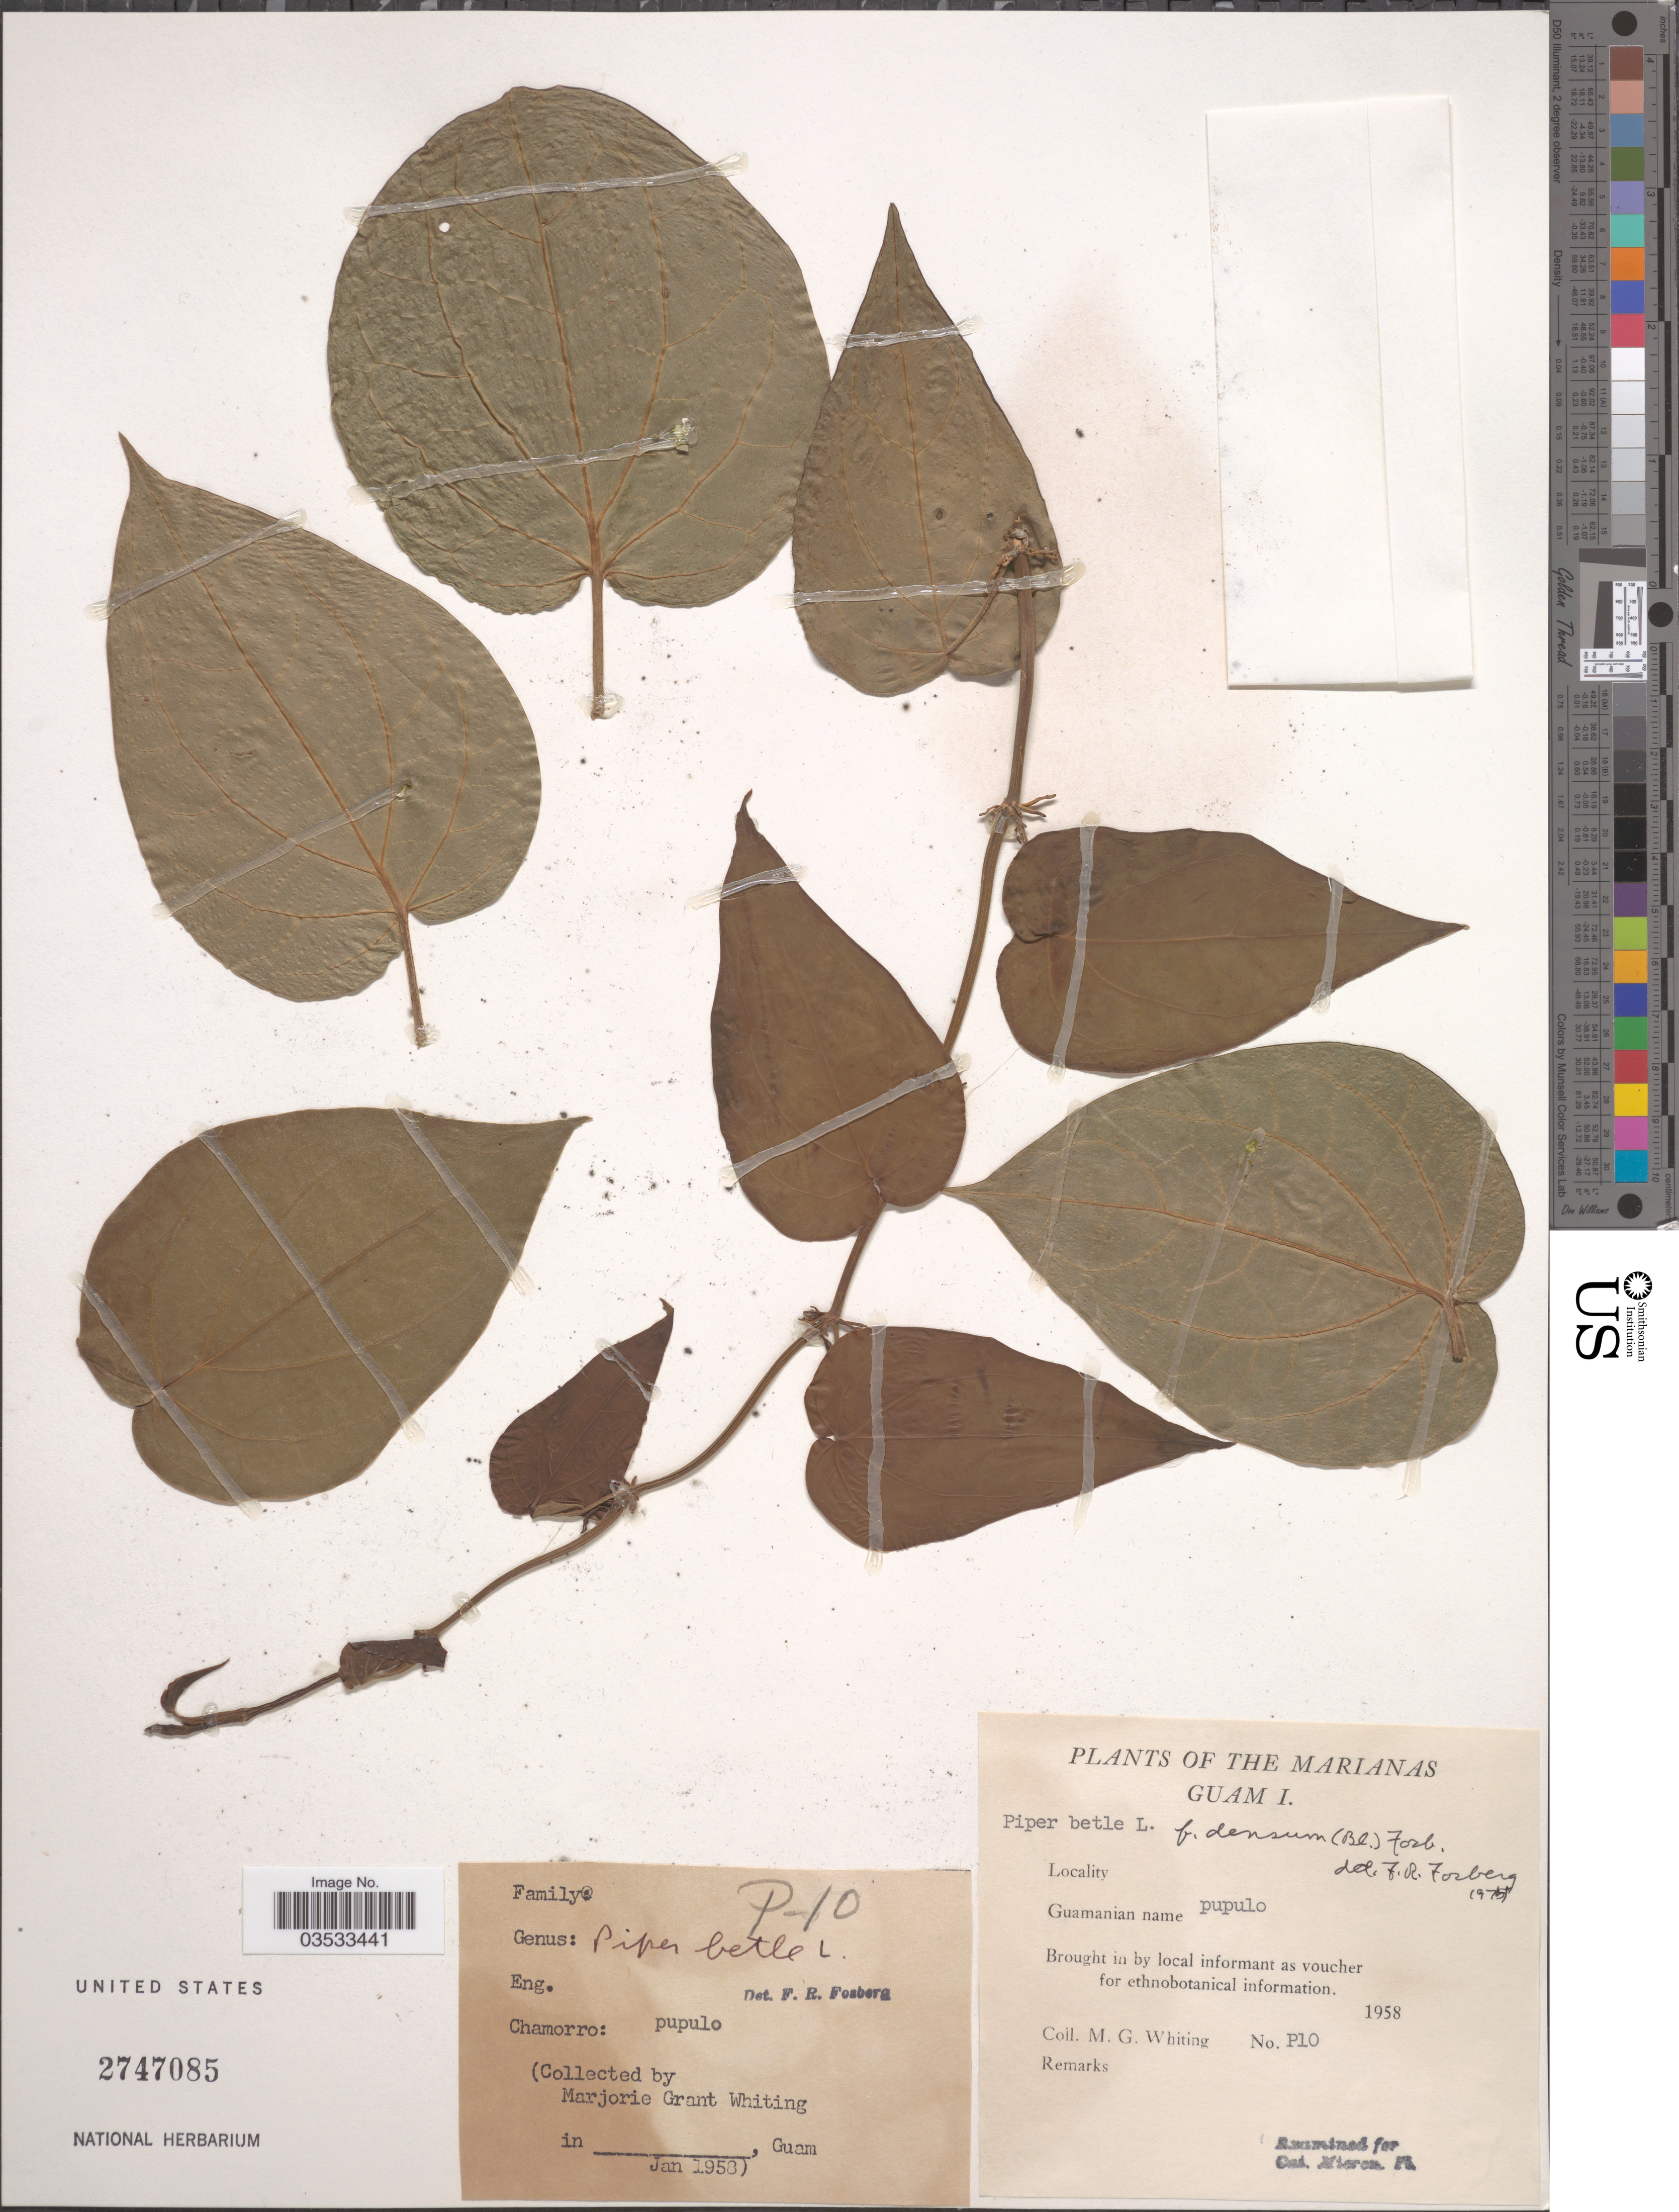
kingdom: Plantae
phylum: Tracheophyta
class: Magnoliopsida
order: Piperales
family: Piperaceae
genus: Piper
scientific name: Piper betle f. densum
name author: (Blume) Fosberg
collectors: M. Whiting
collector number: P10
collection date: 1958-01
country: Guam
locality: The Marianas. Guam I.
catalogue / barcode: US 2747085